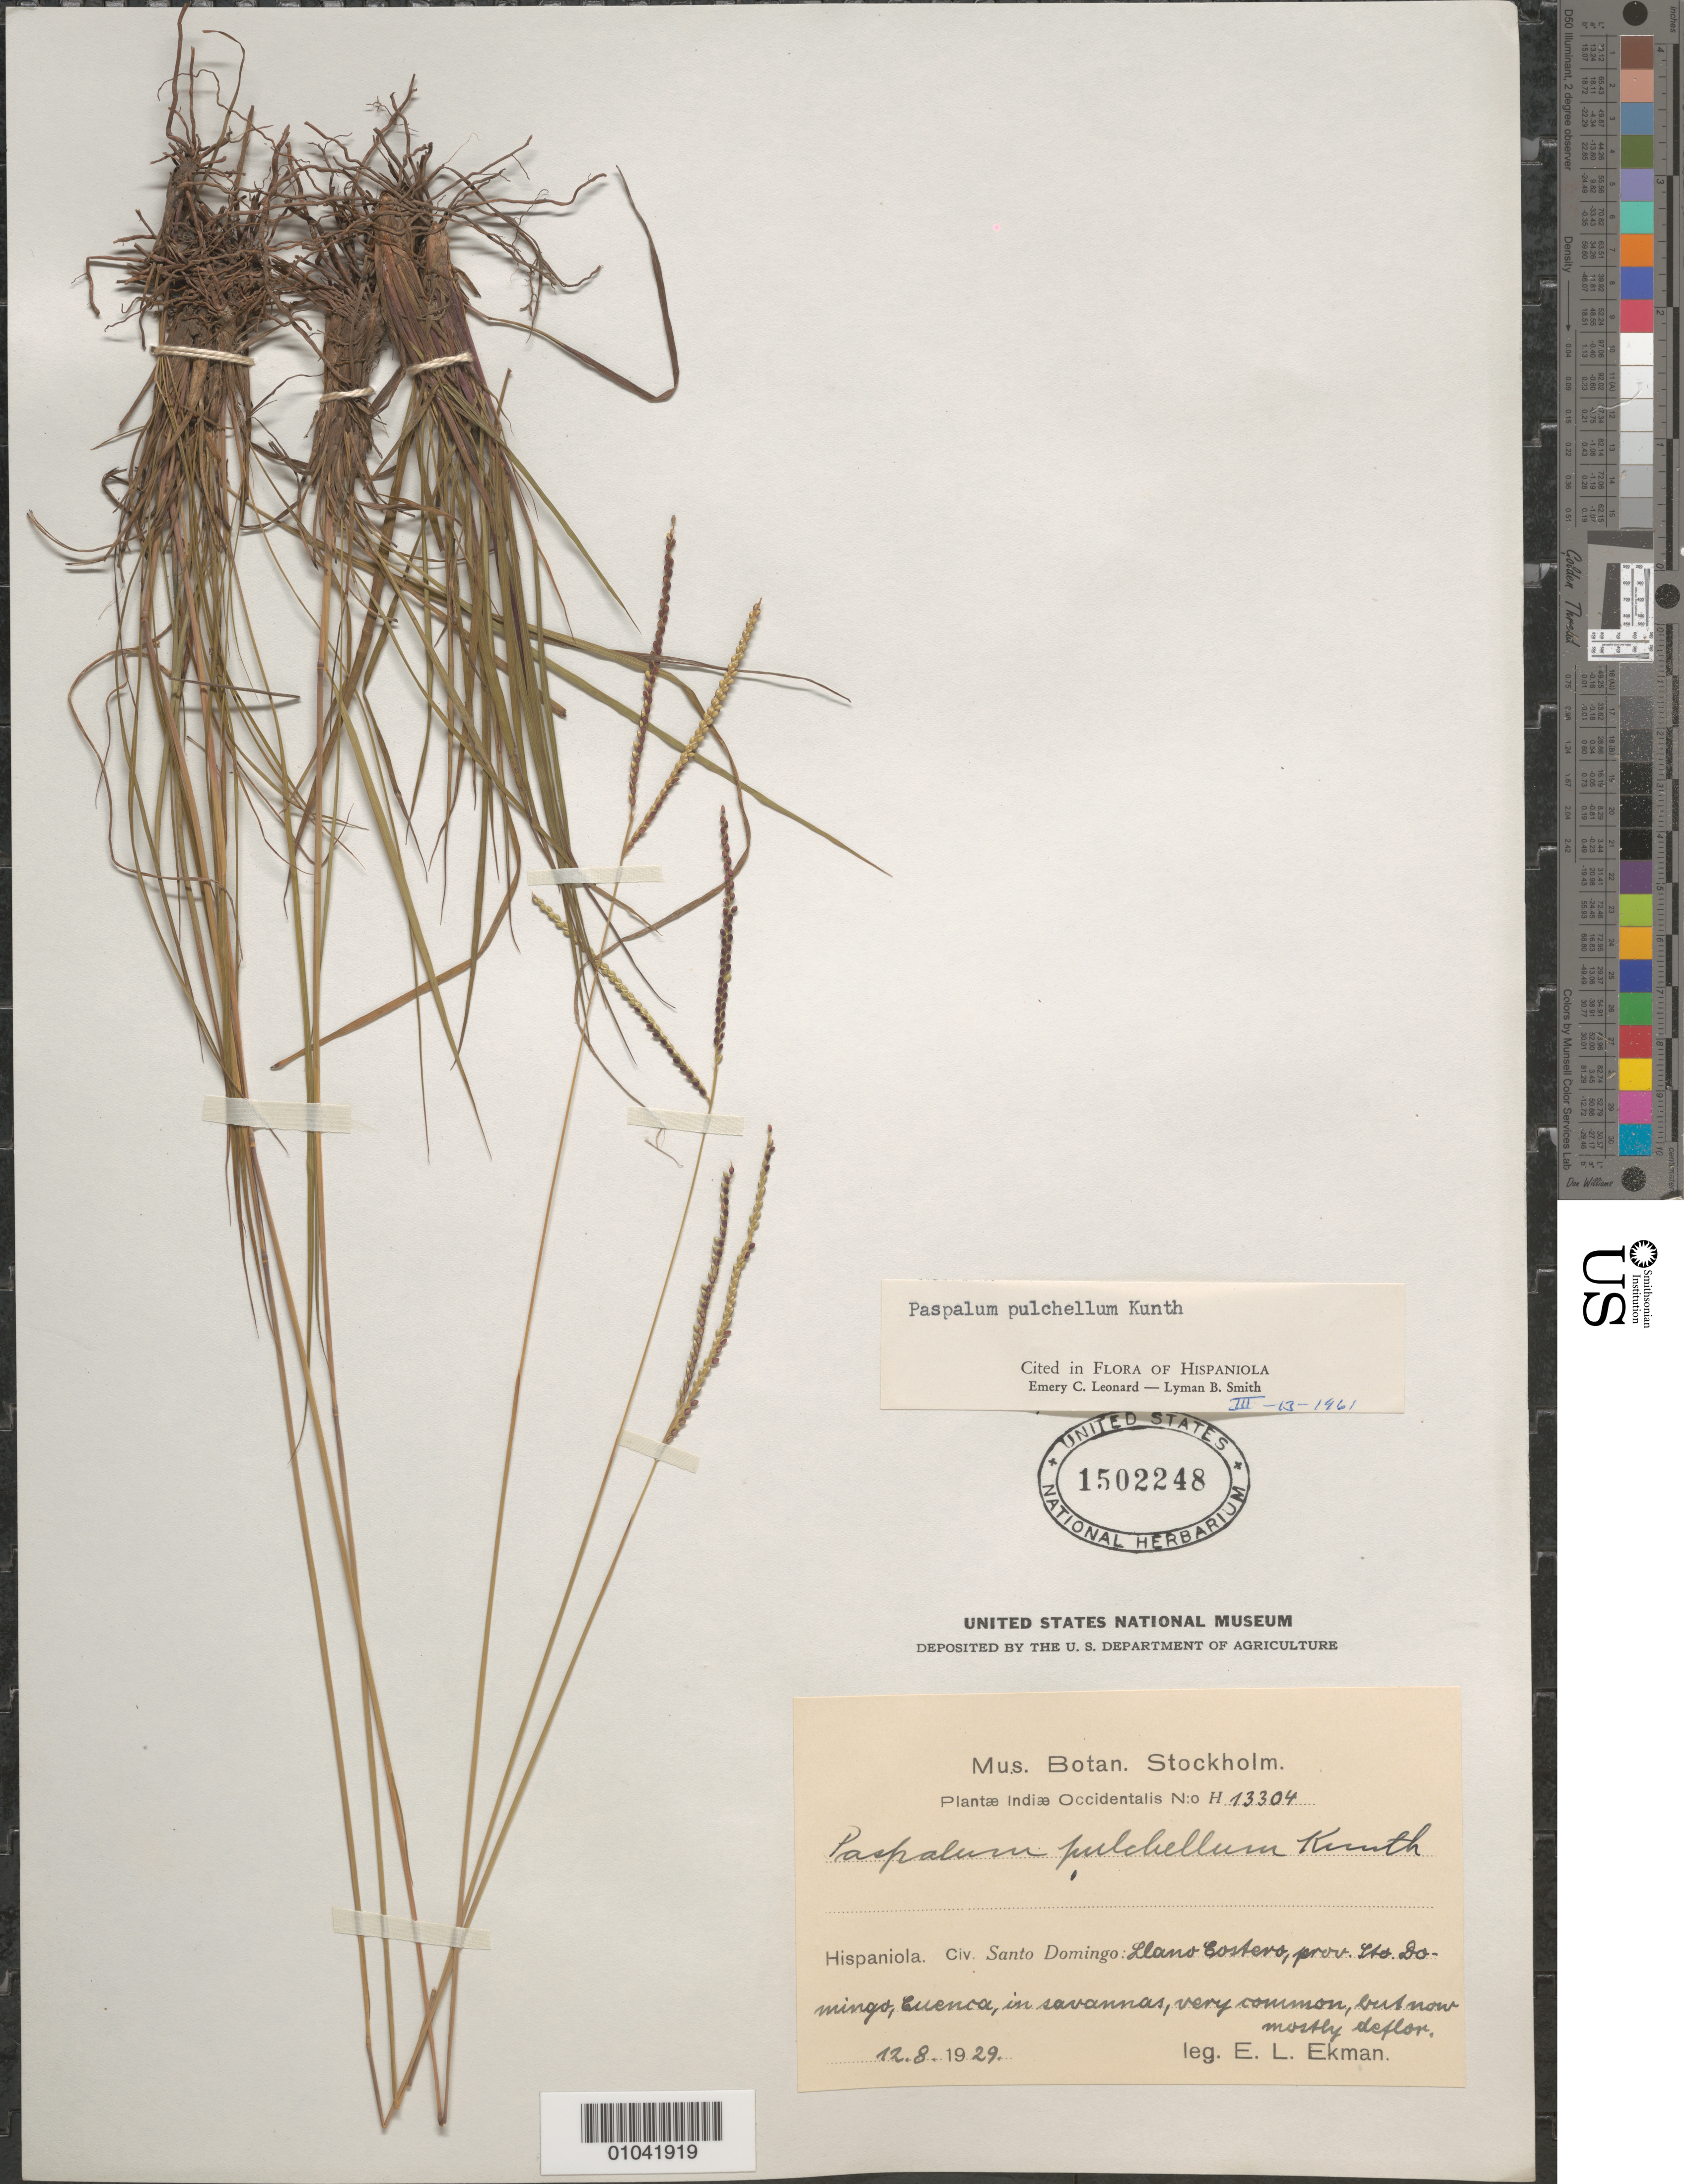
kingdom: Plantae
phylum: Tracheophyta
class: Liliopsida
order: Poales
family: Poaceae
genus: Paspalum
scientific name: Paspalum pulchellum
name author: Kunth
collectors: E. L. Ekman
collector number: H 13304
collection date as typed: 12 Aug 1929 or 08 Dec 1929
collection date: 1929-08-12 or 1929-12-08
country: Dominican Republic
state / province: Distrito Nacional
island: Hispaniola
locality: Llano Costero, Cuenca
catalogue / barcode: US 1502248